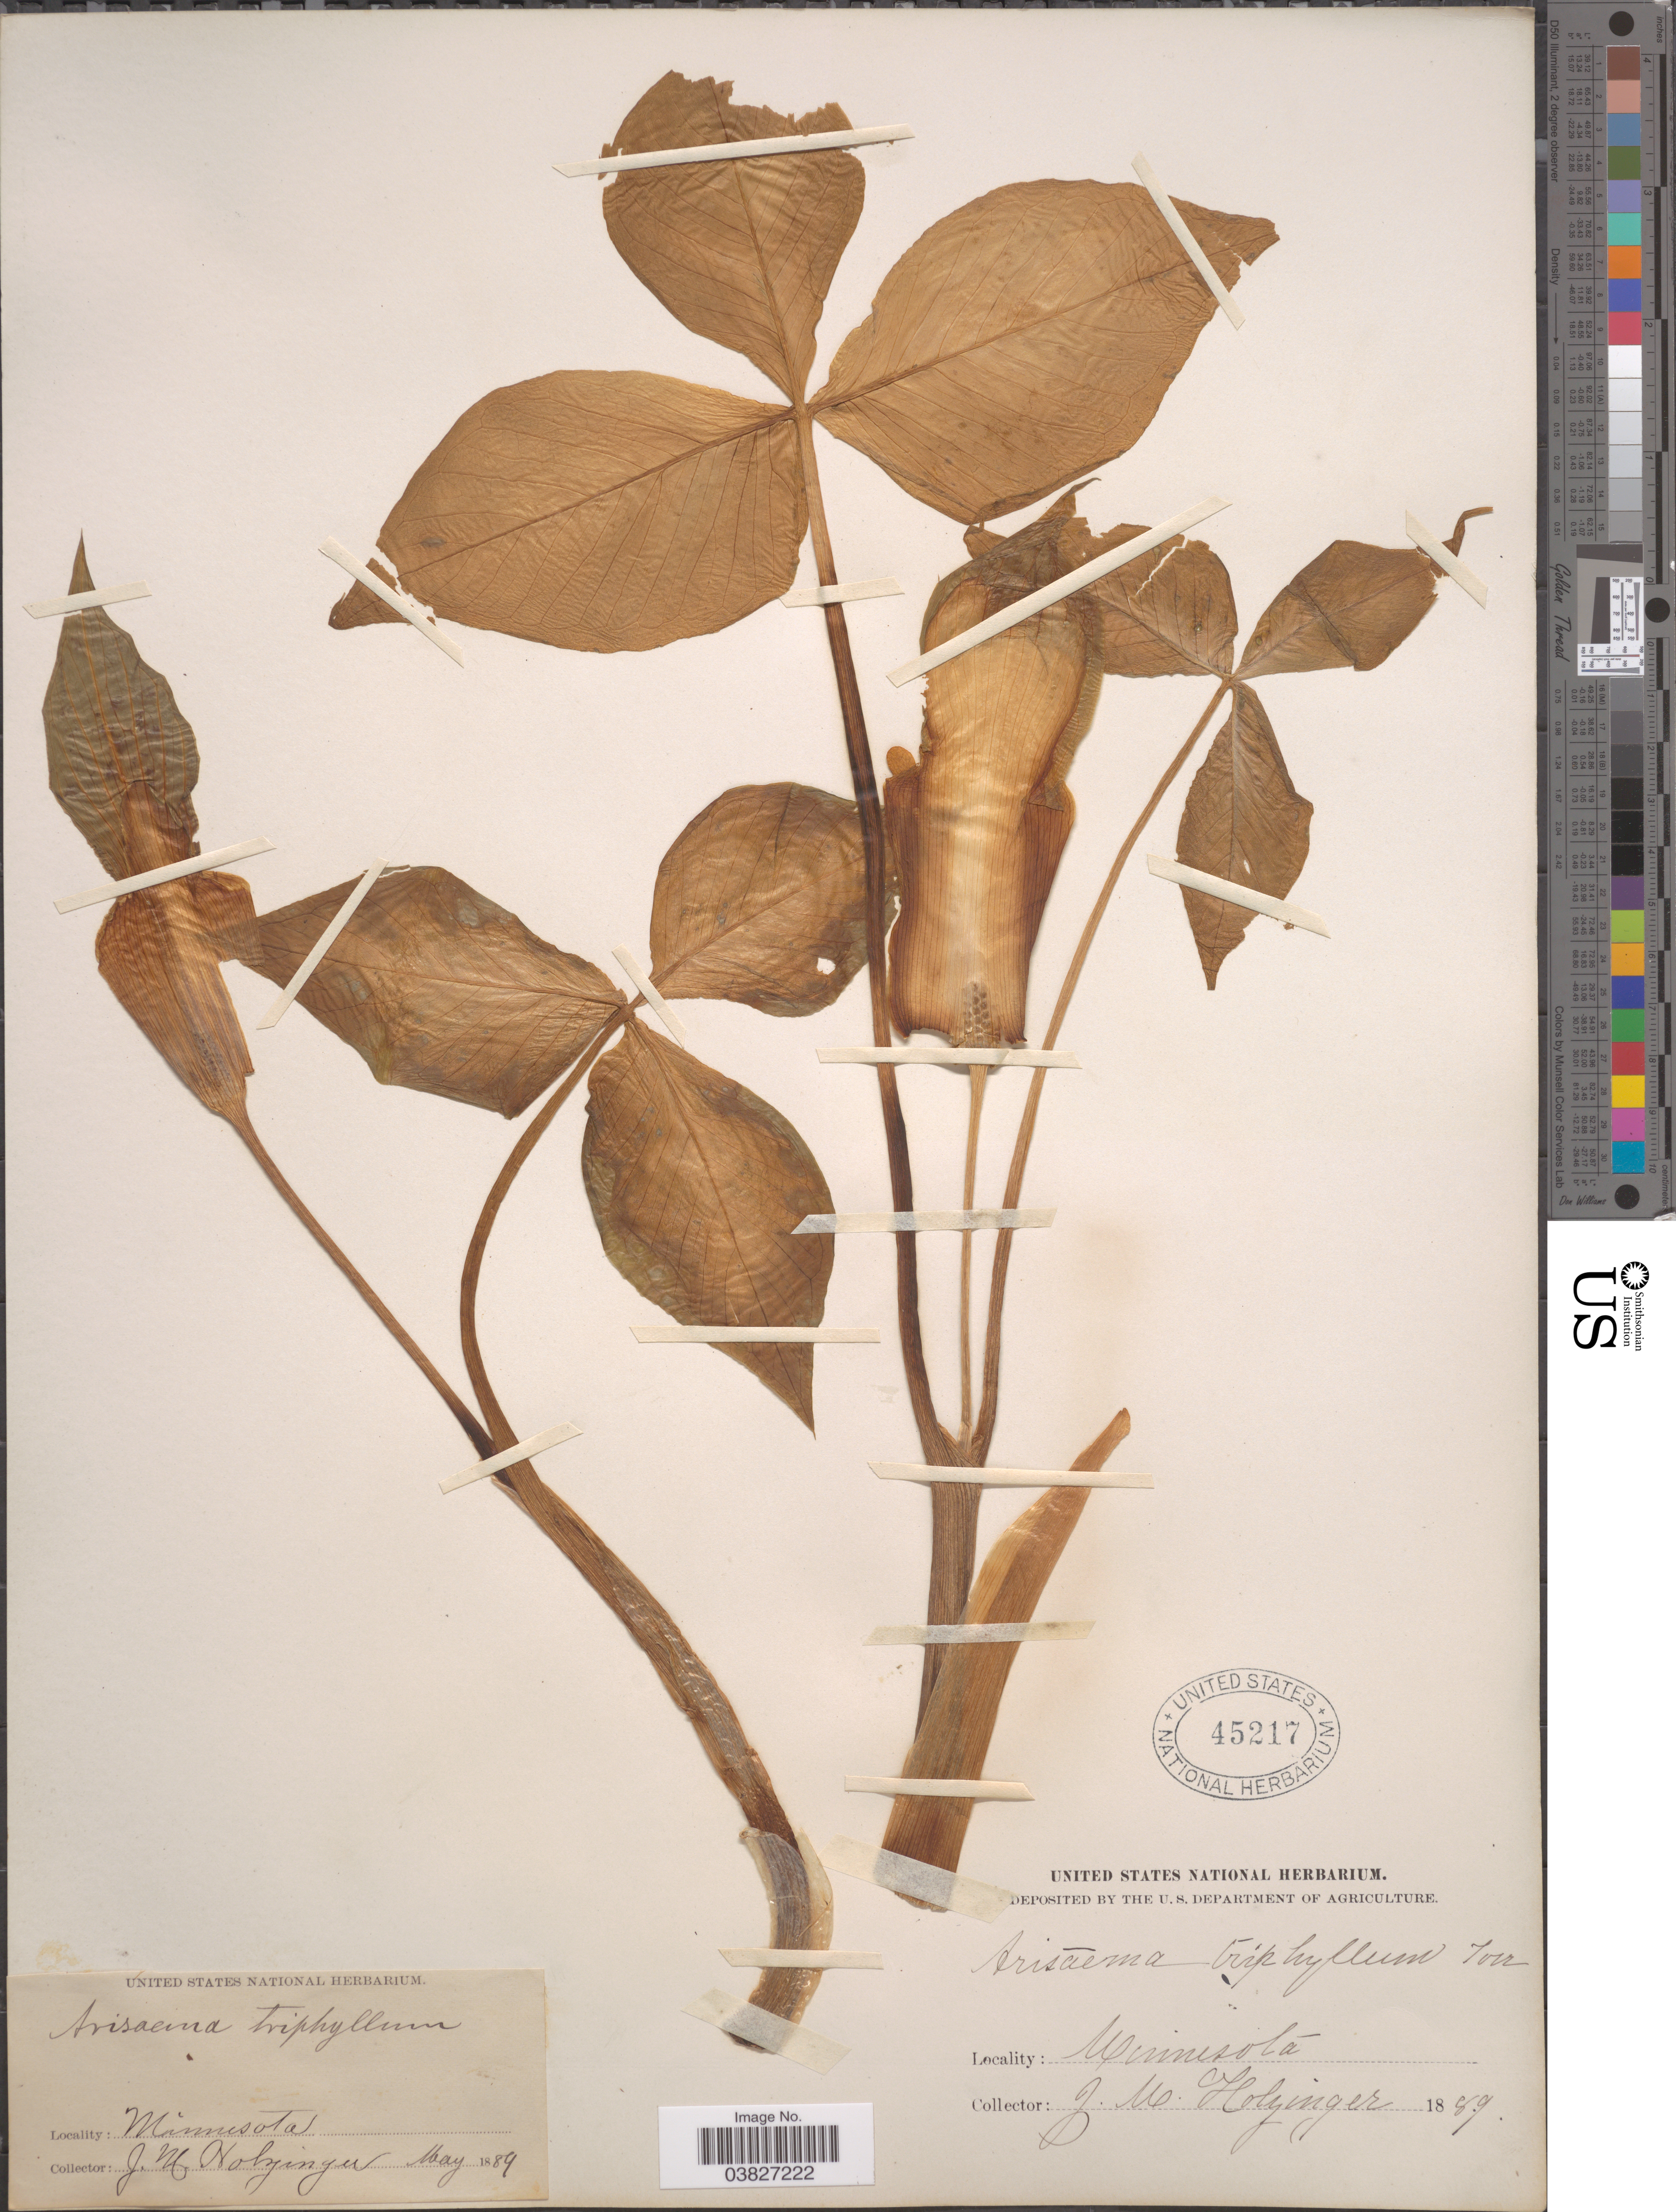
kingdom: Plantae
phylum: Tracheophyta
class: Liliopsida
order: Alismatales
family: Araceae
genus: Arisaema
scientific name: Arisaema triphyllum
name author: (L.) Schott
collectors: J. M. Holzinger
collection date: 1889-05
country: United States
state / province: Minnesota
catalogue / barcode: US 45217